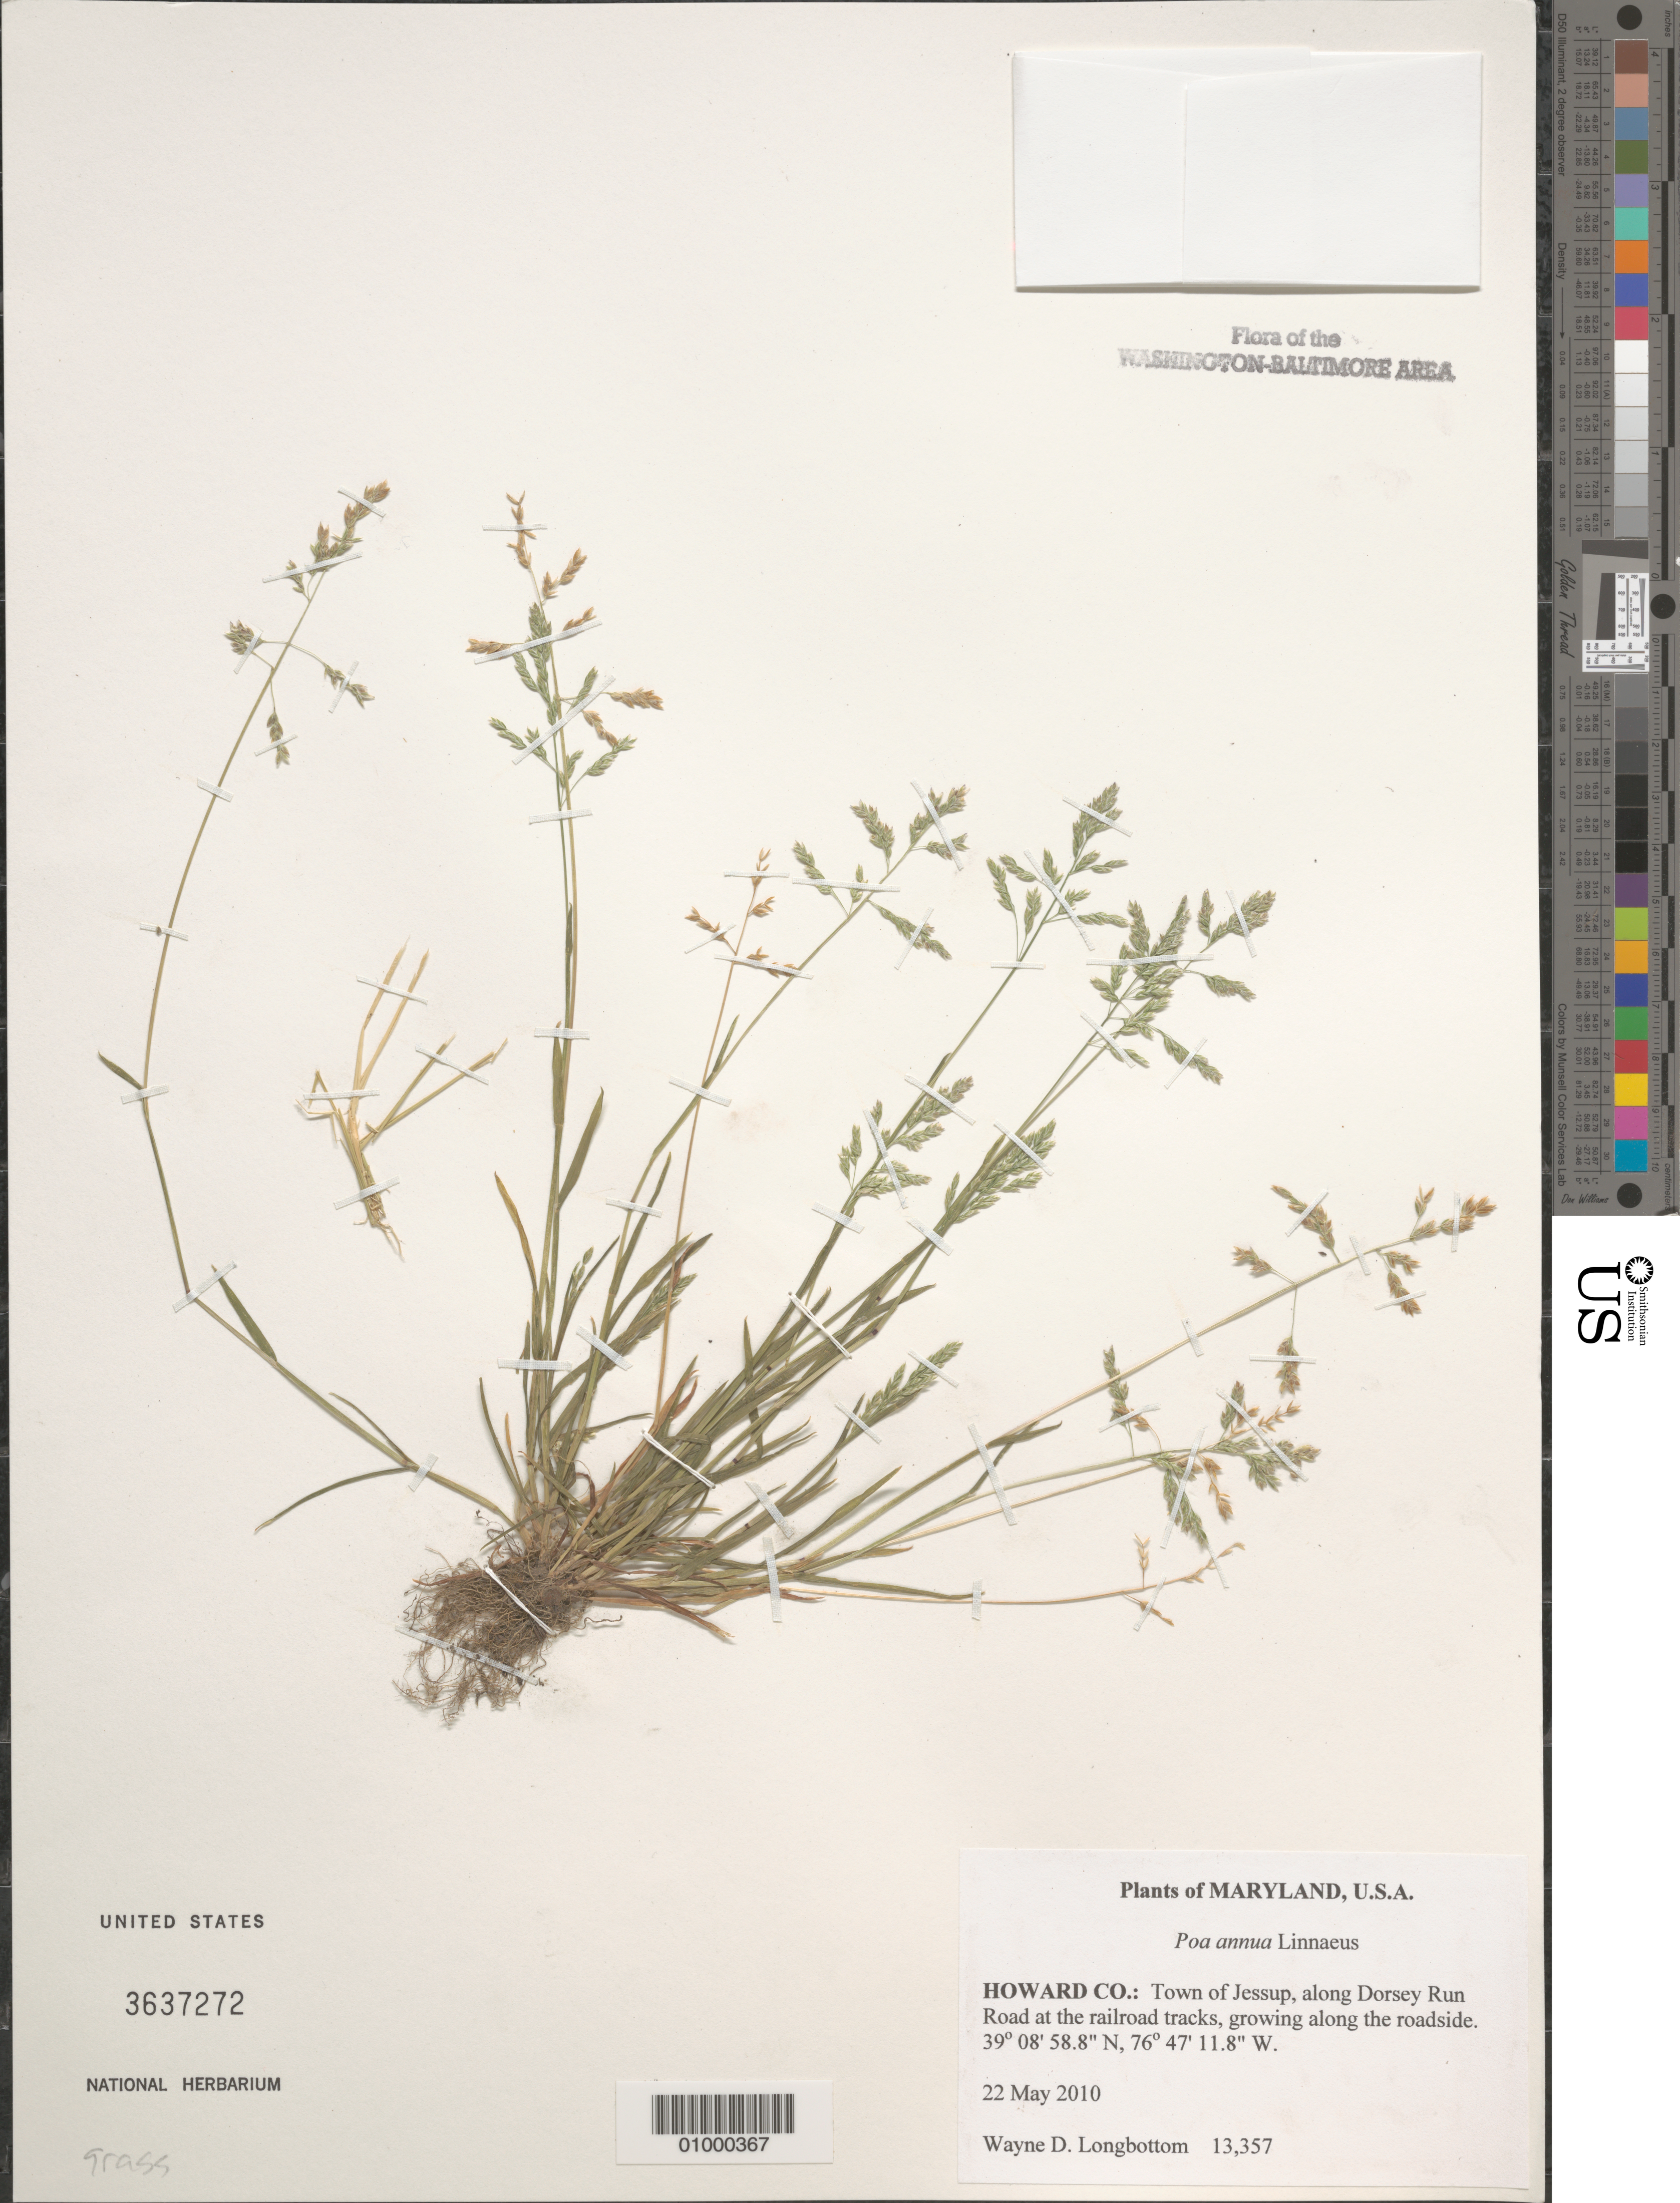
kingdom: Plantae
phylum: Tracheophyta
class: Liliopsida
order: Poales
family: Poaceae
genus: Poa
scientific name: Poa annua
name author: L.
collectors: W. D. Longbottom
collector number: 13357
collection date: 2010-05-22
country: United States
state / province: Maryland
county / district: Howard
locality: Town of Jessup, along Dorsey Run Road at the railroad tracks, growing along the roadside.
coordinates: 39 08 58.8 N, 76 47 11.8 W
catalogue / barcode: US 3637272